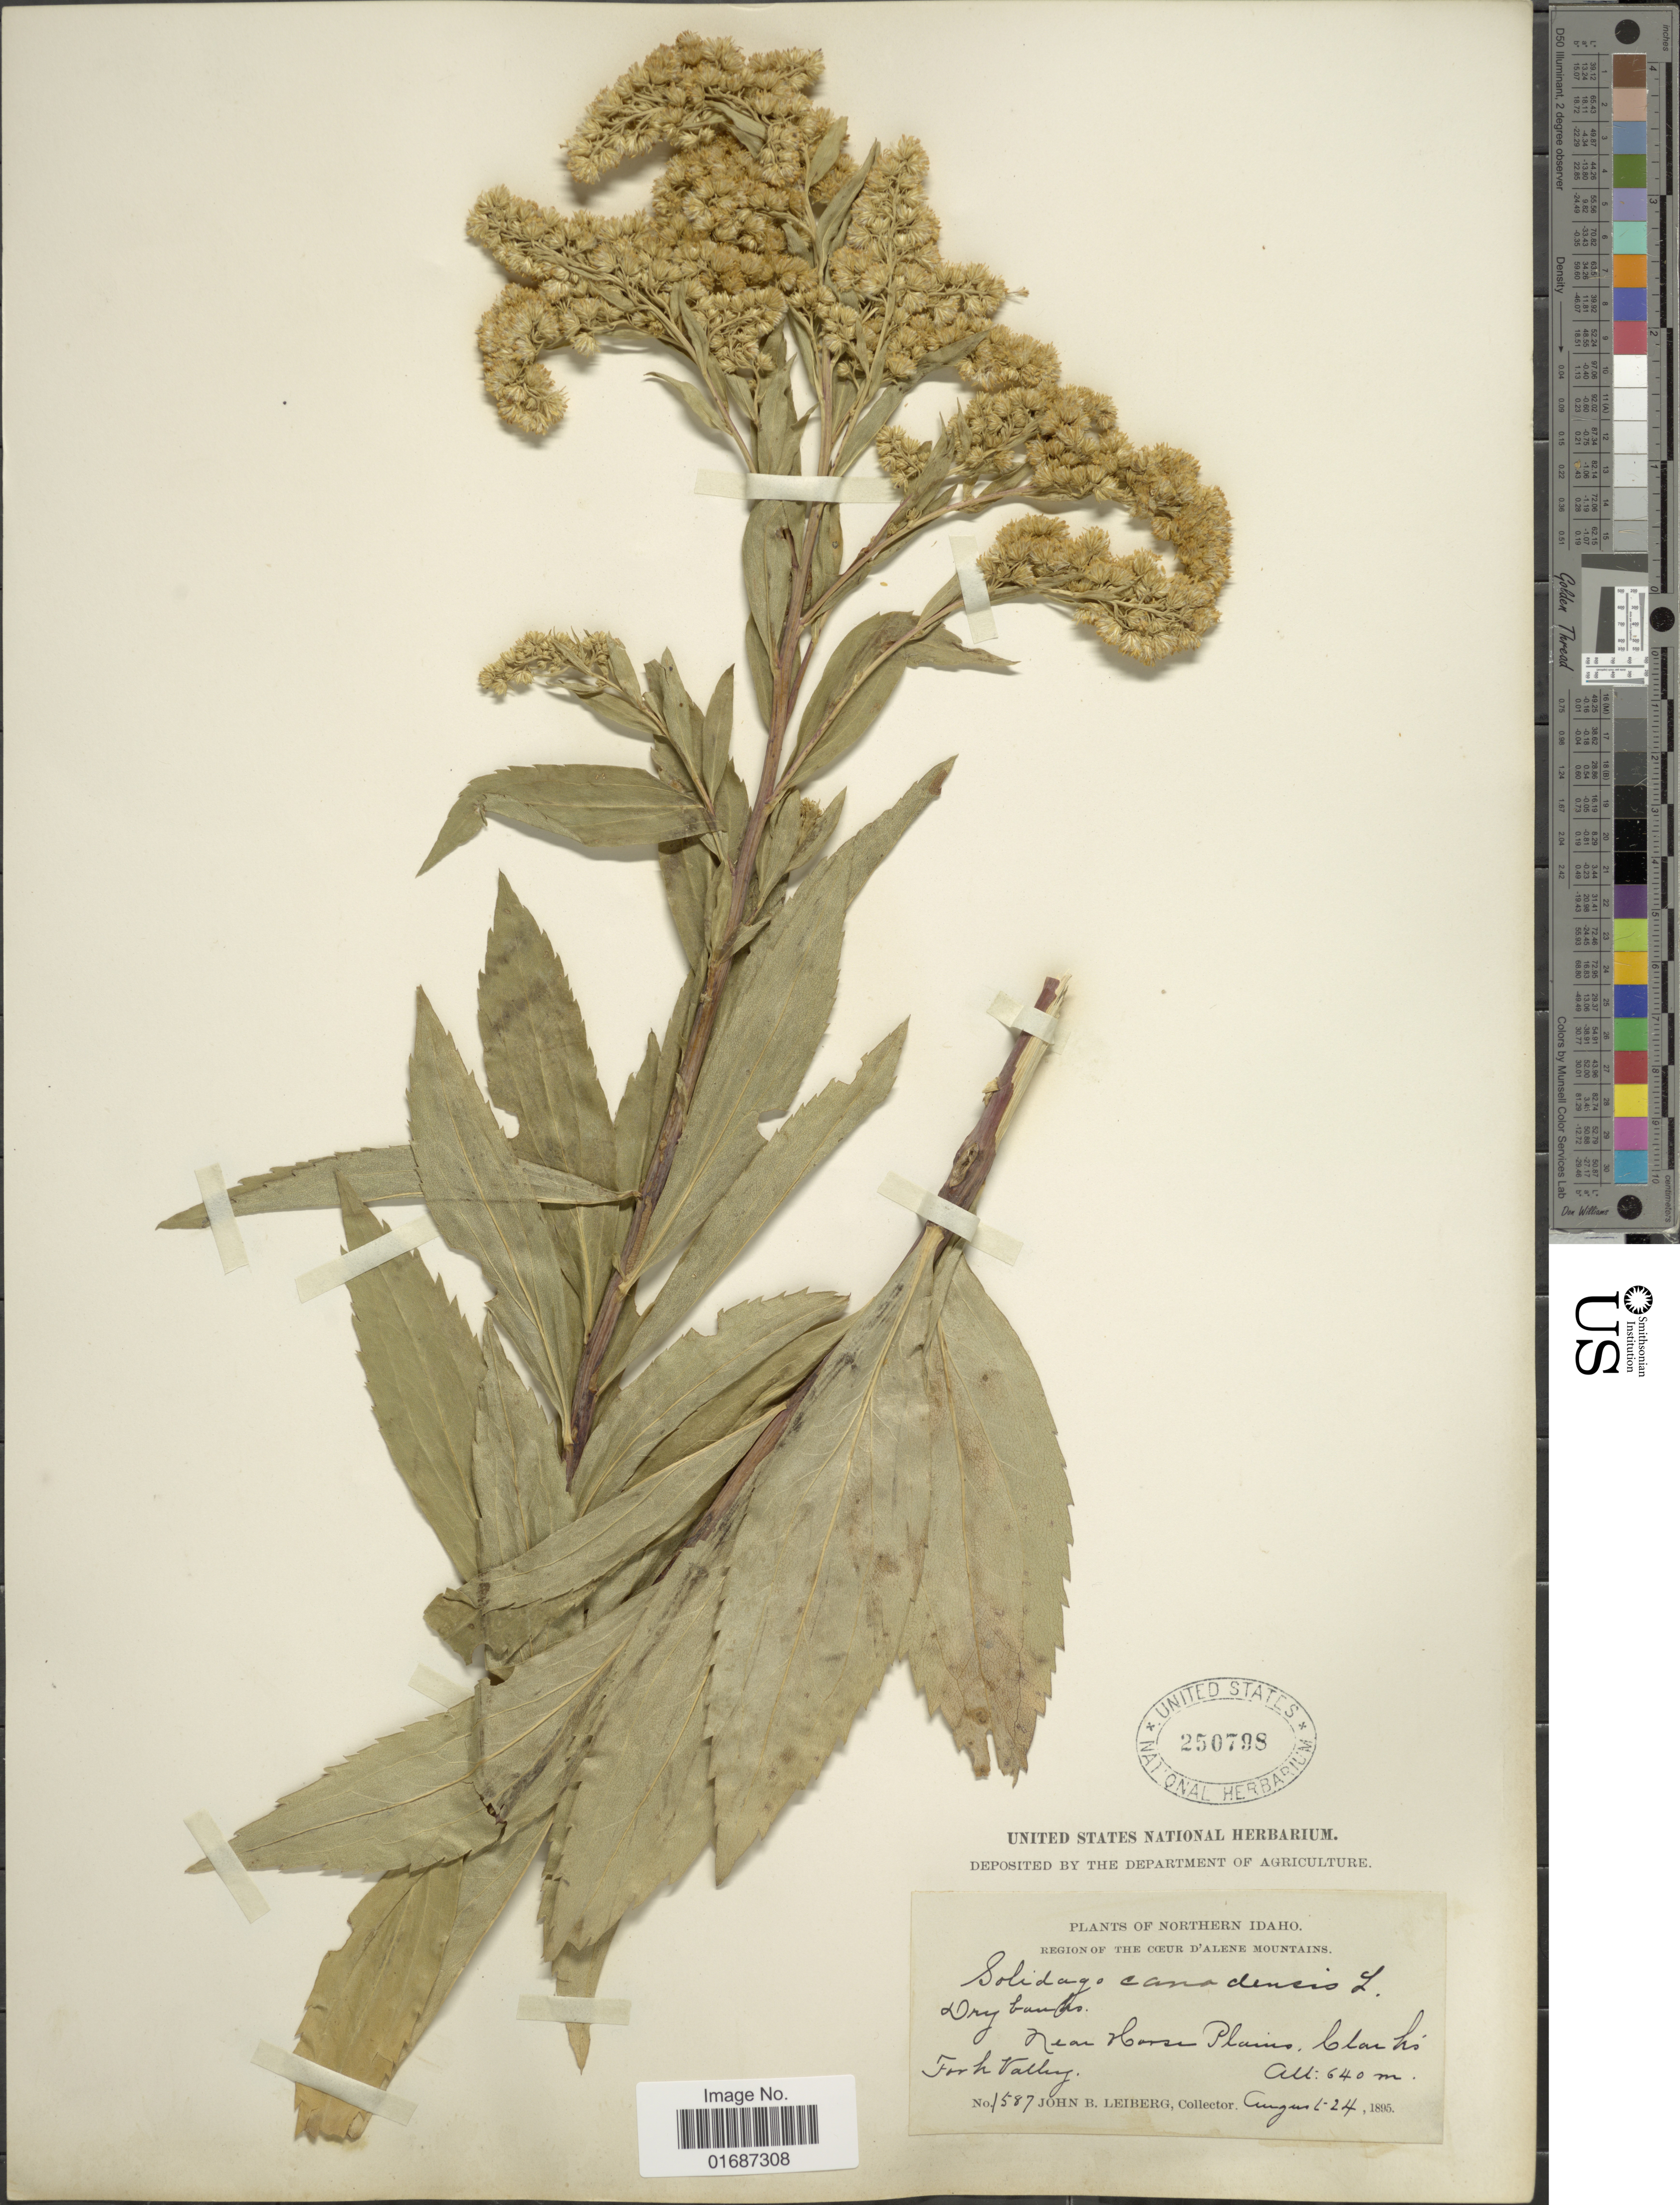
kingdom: Plantae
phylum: Tracheophyta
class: Magnoliopsida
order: Asterales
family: Asteraceae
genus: Solidago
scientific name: Solidago gigantea var. leiophylla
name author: Fernald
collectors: J. B. Leiberg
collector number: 1587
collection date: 1895-08-24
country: United States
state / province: Idaho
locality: Northern Idaho, Region of the Coeur d'Alene Mountains. Near Horse Plains, Clark's Fork Valley.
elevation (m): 640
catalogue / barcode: US 250798